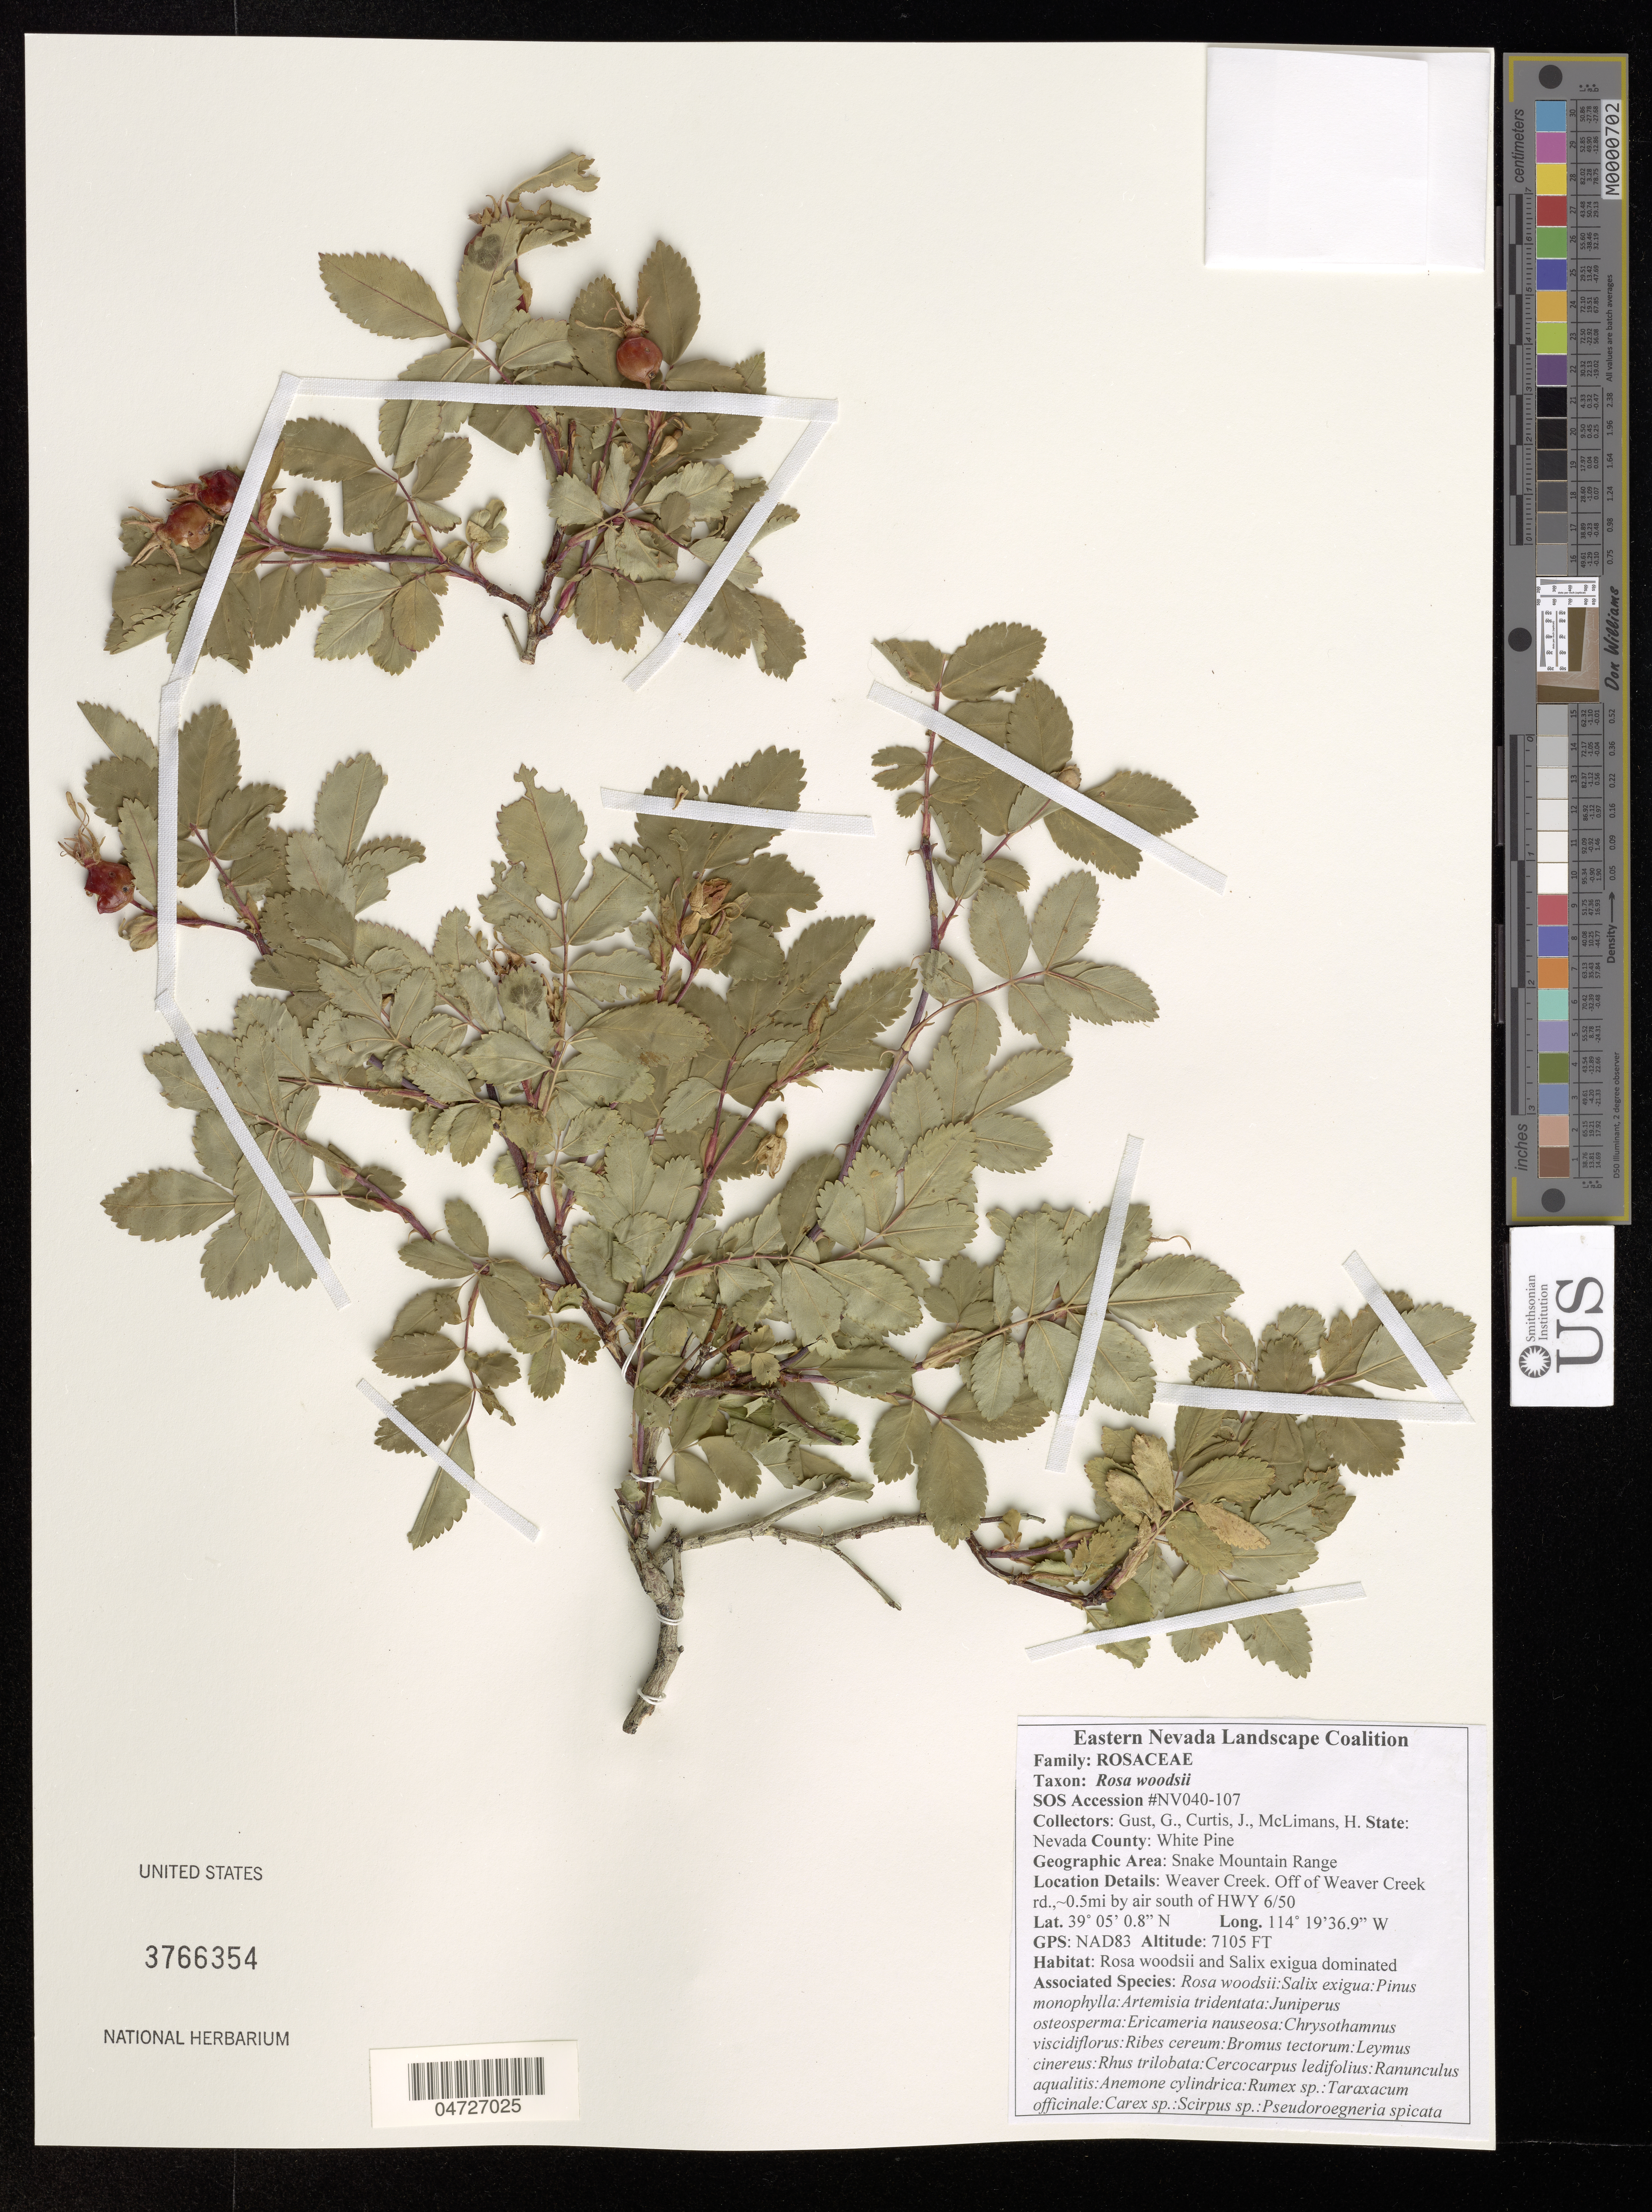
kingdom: Plantae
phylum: Tracheophyta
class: Magnoliopsida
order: Rosales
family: Rosaceae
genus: Rosa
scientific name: Rosa woodsii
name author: Lindl.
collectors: G. Gust, J. Curtis & H. McLimans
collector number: NV040-107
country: United States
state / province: Nevada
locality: County: White Pine. Weaver Creek. Off of Weaver Creek rd., ~0.5mi by air south of HWY 6/50.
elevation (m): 2166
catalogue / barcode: US 3766354